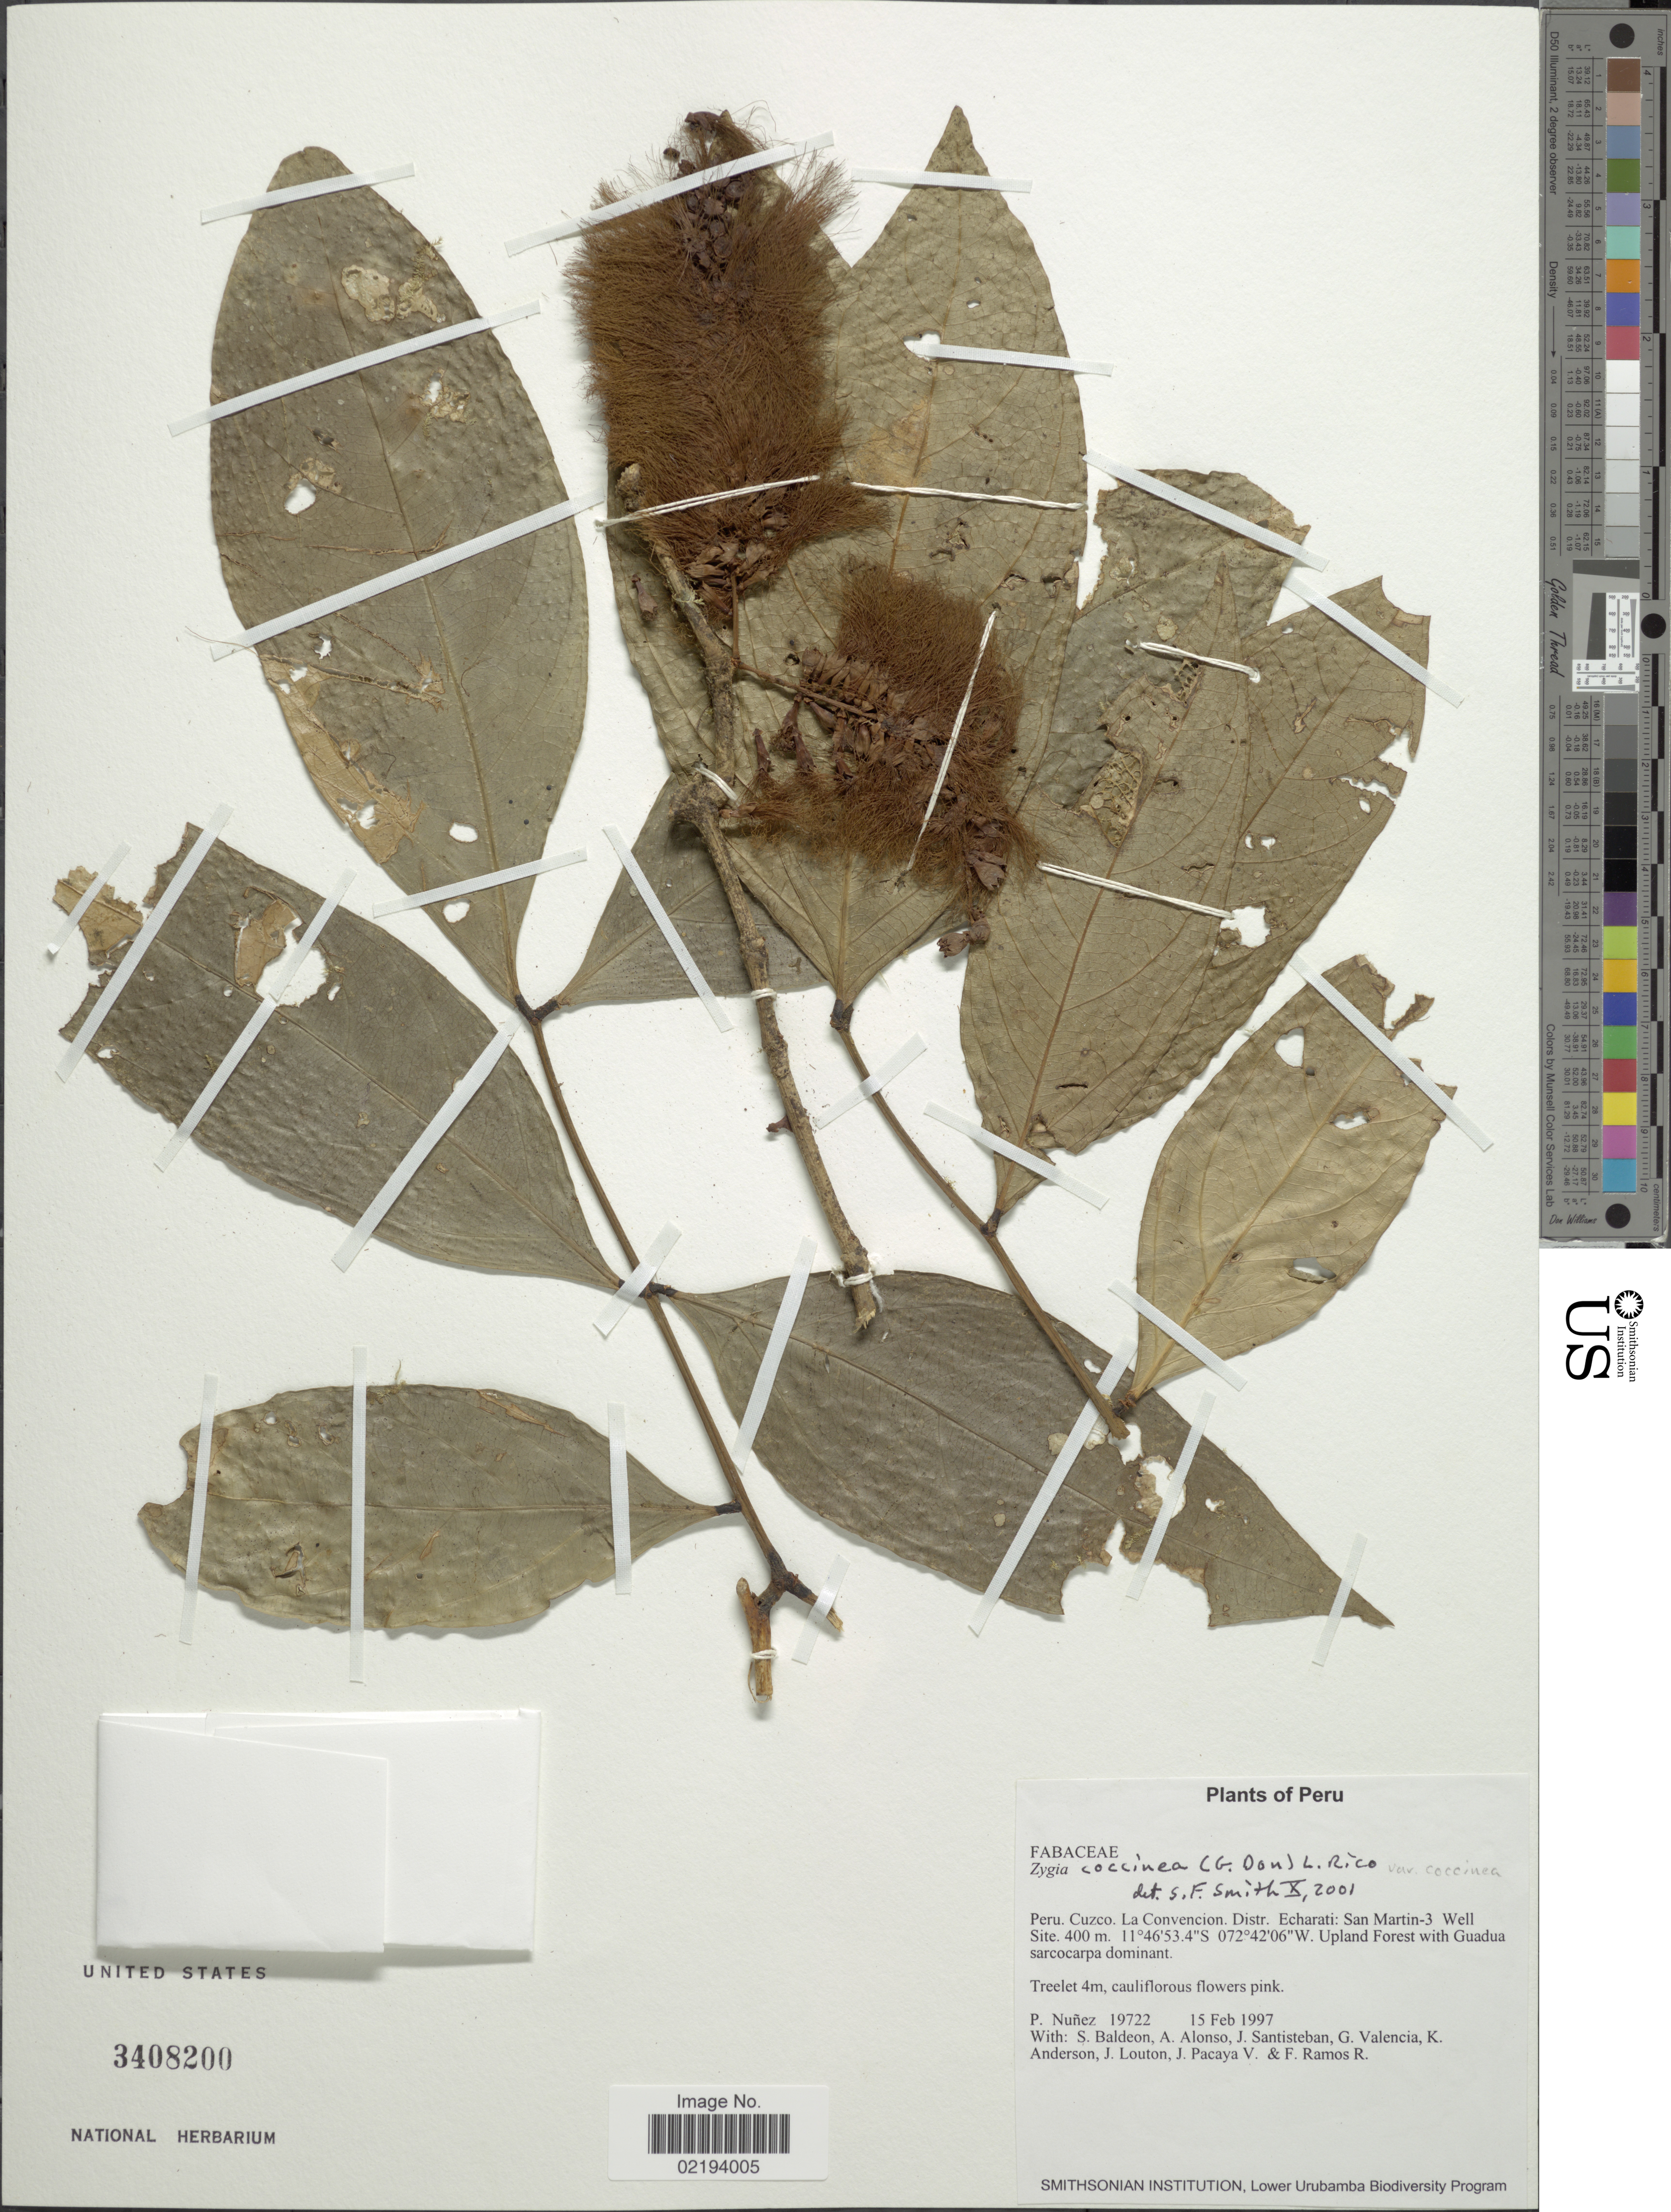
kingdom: Plantae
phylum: Tracheophyta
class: Magnoliopsida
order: Fabales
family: Fabaceae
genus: Zygia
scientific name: Zygia coccinea var. coccinea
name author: (G. Don) L. Rico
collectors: P. Nuñez V., S. Baldeon, A. Alonso, J. Santisteban & et al.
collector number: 19722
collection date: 1997-02-15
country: Peru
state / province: Cusco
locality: Cuzco. la Convecion. Distr. Echarati: San Martin-3 Well Site. Upland Forest with Guadua sarcocarpa dominant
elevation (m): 400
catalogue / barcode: US 3408200